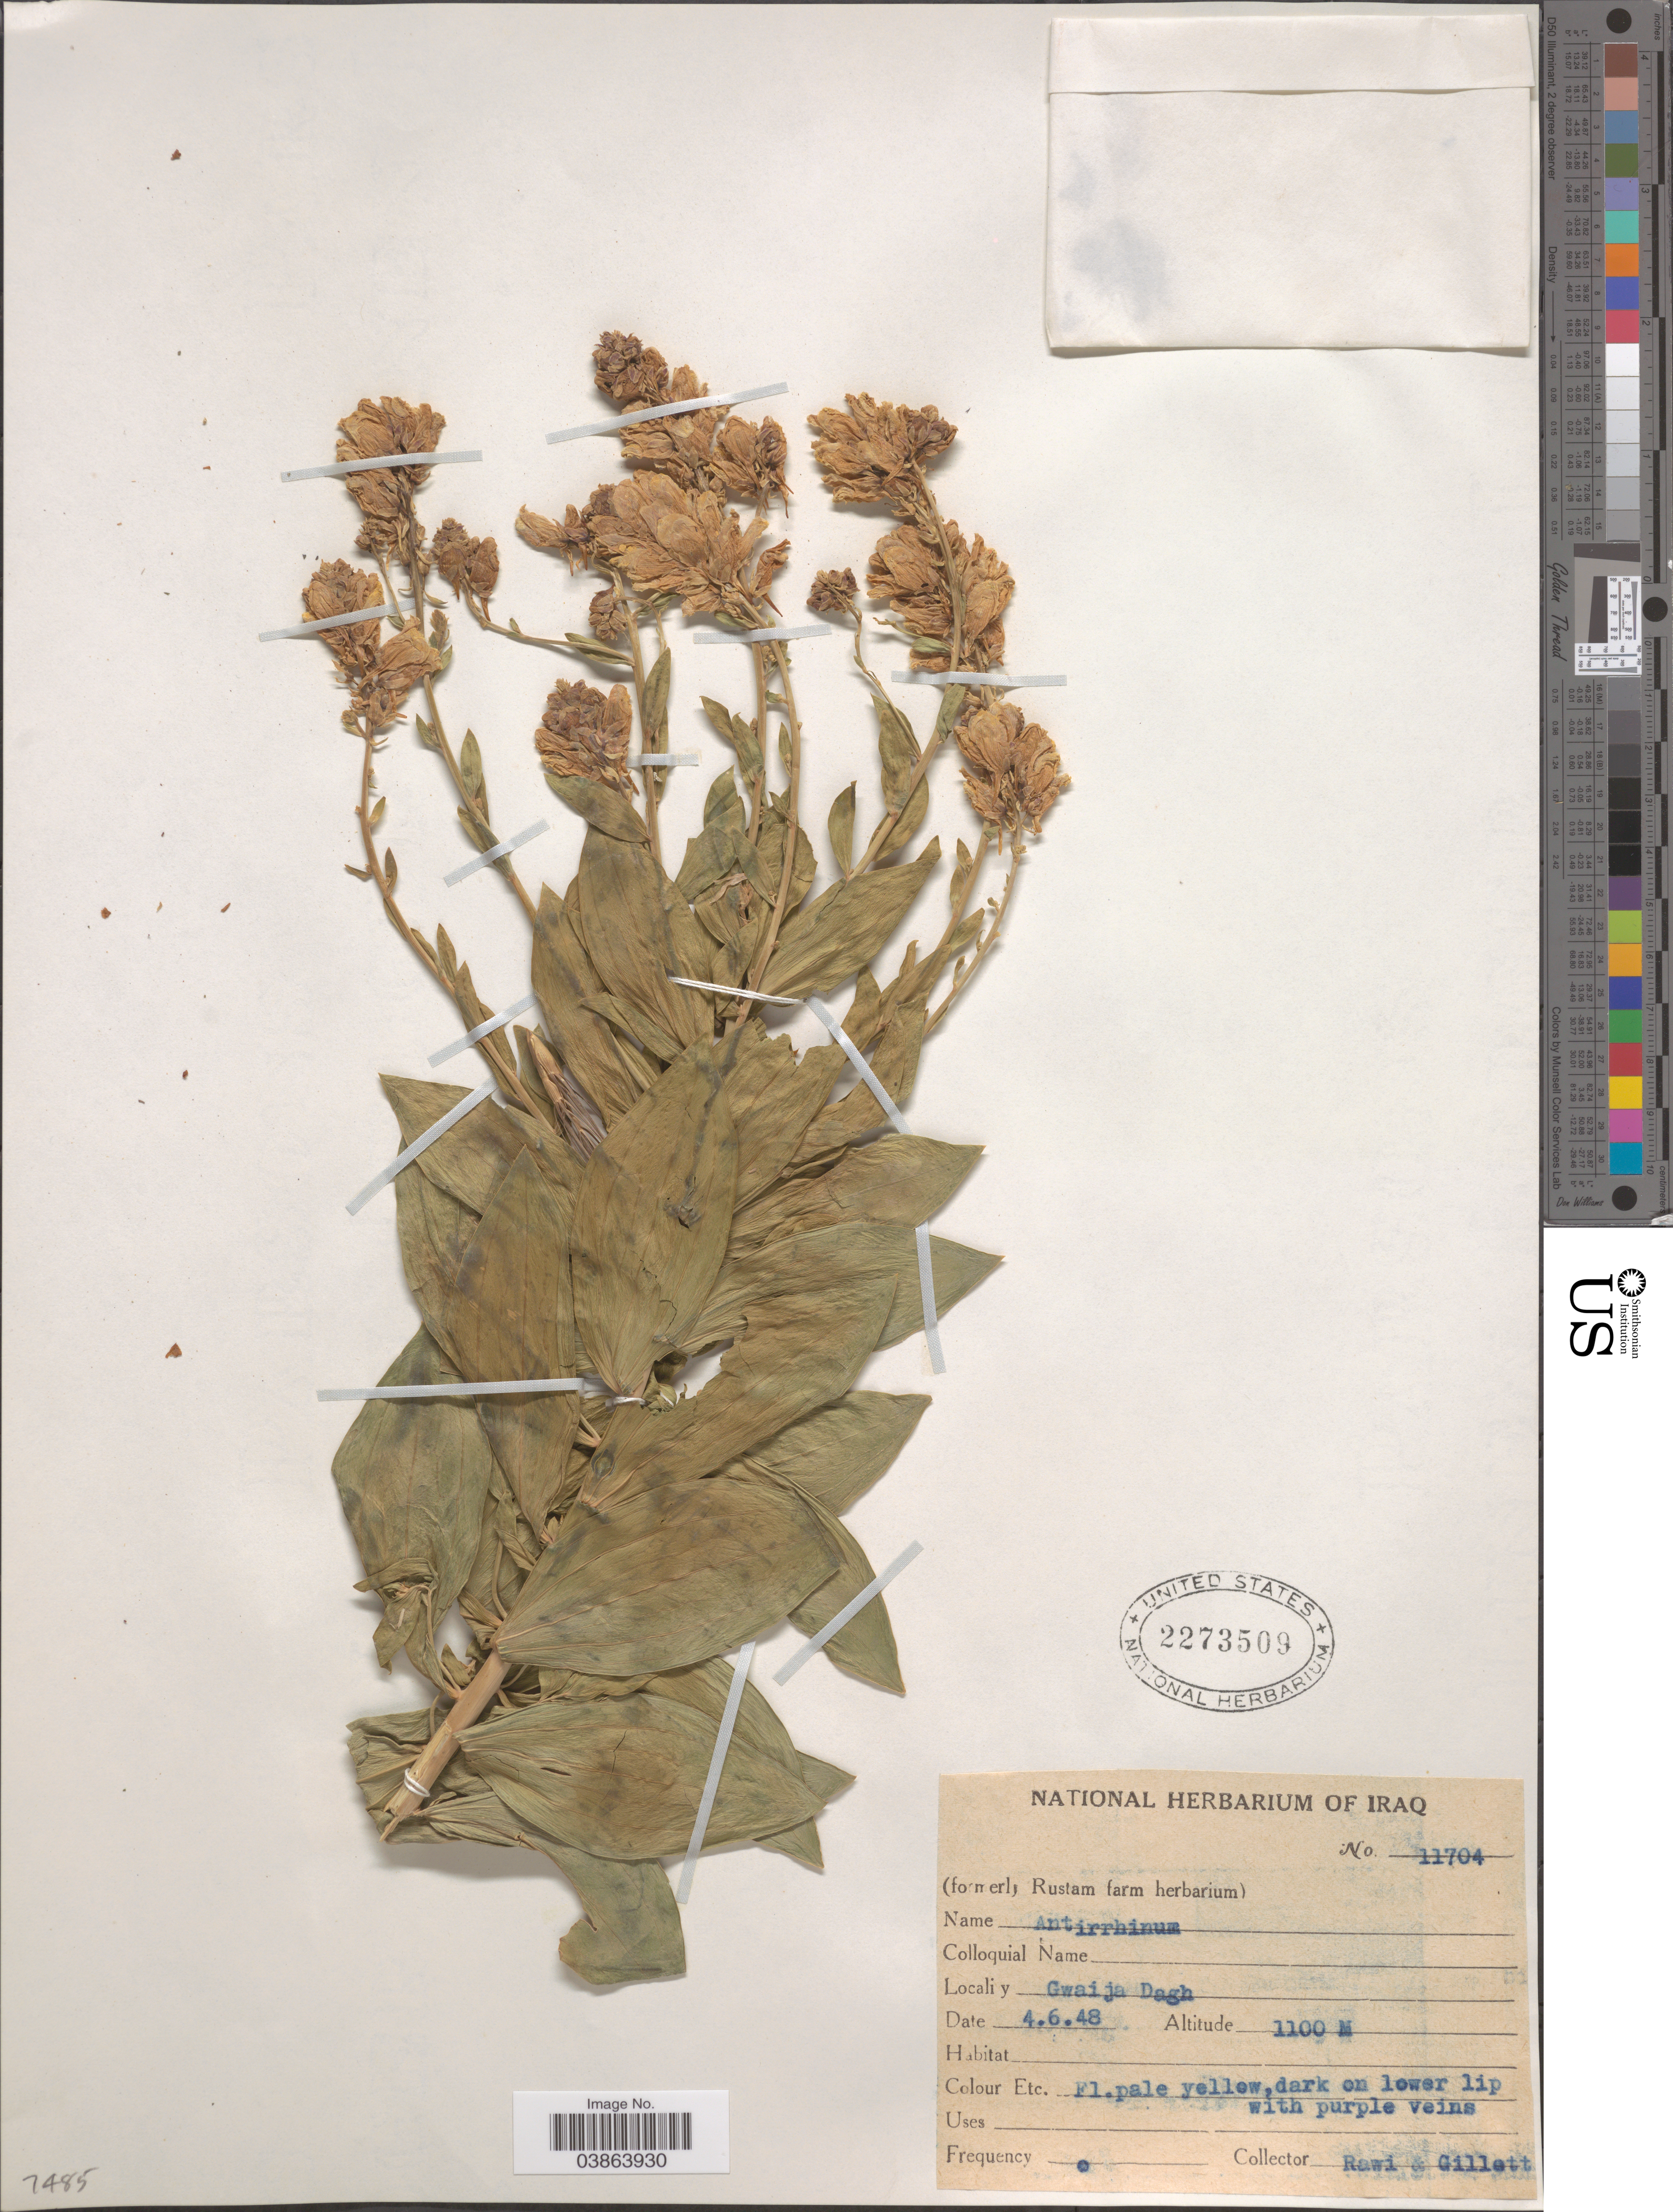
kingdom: Plantae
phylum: Tracheophyta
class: Magnoliopsida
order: Lamiales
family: Plantaginaceae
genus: Antirrhinum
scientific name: Antirrhinum sp.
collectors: -. Rawi & Gillett, --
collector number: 11704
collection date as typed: Transcribed d/m/y: 4/6/48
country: Iraq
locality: Gwaija Dagh.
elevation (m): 1100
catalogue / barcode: US 2273509